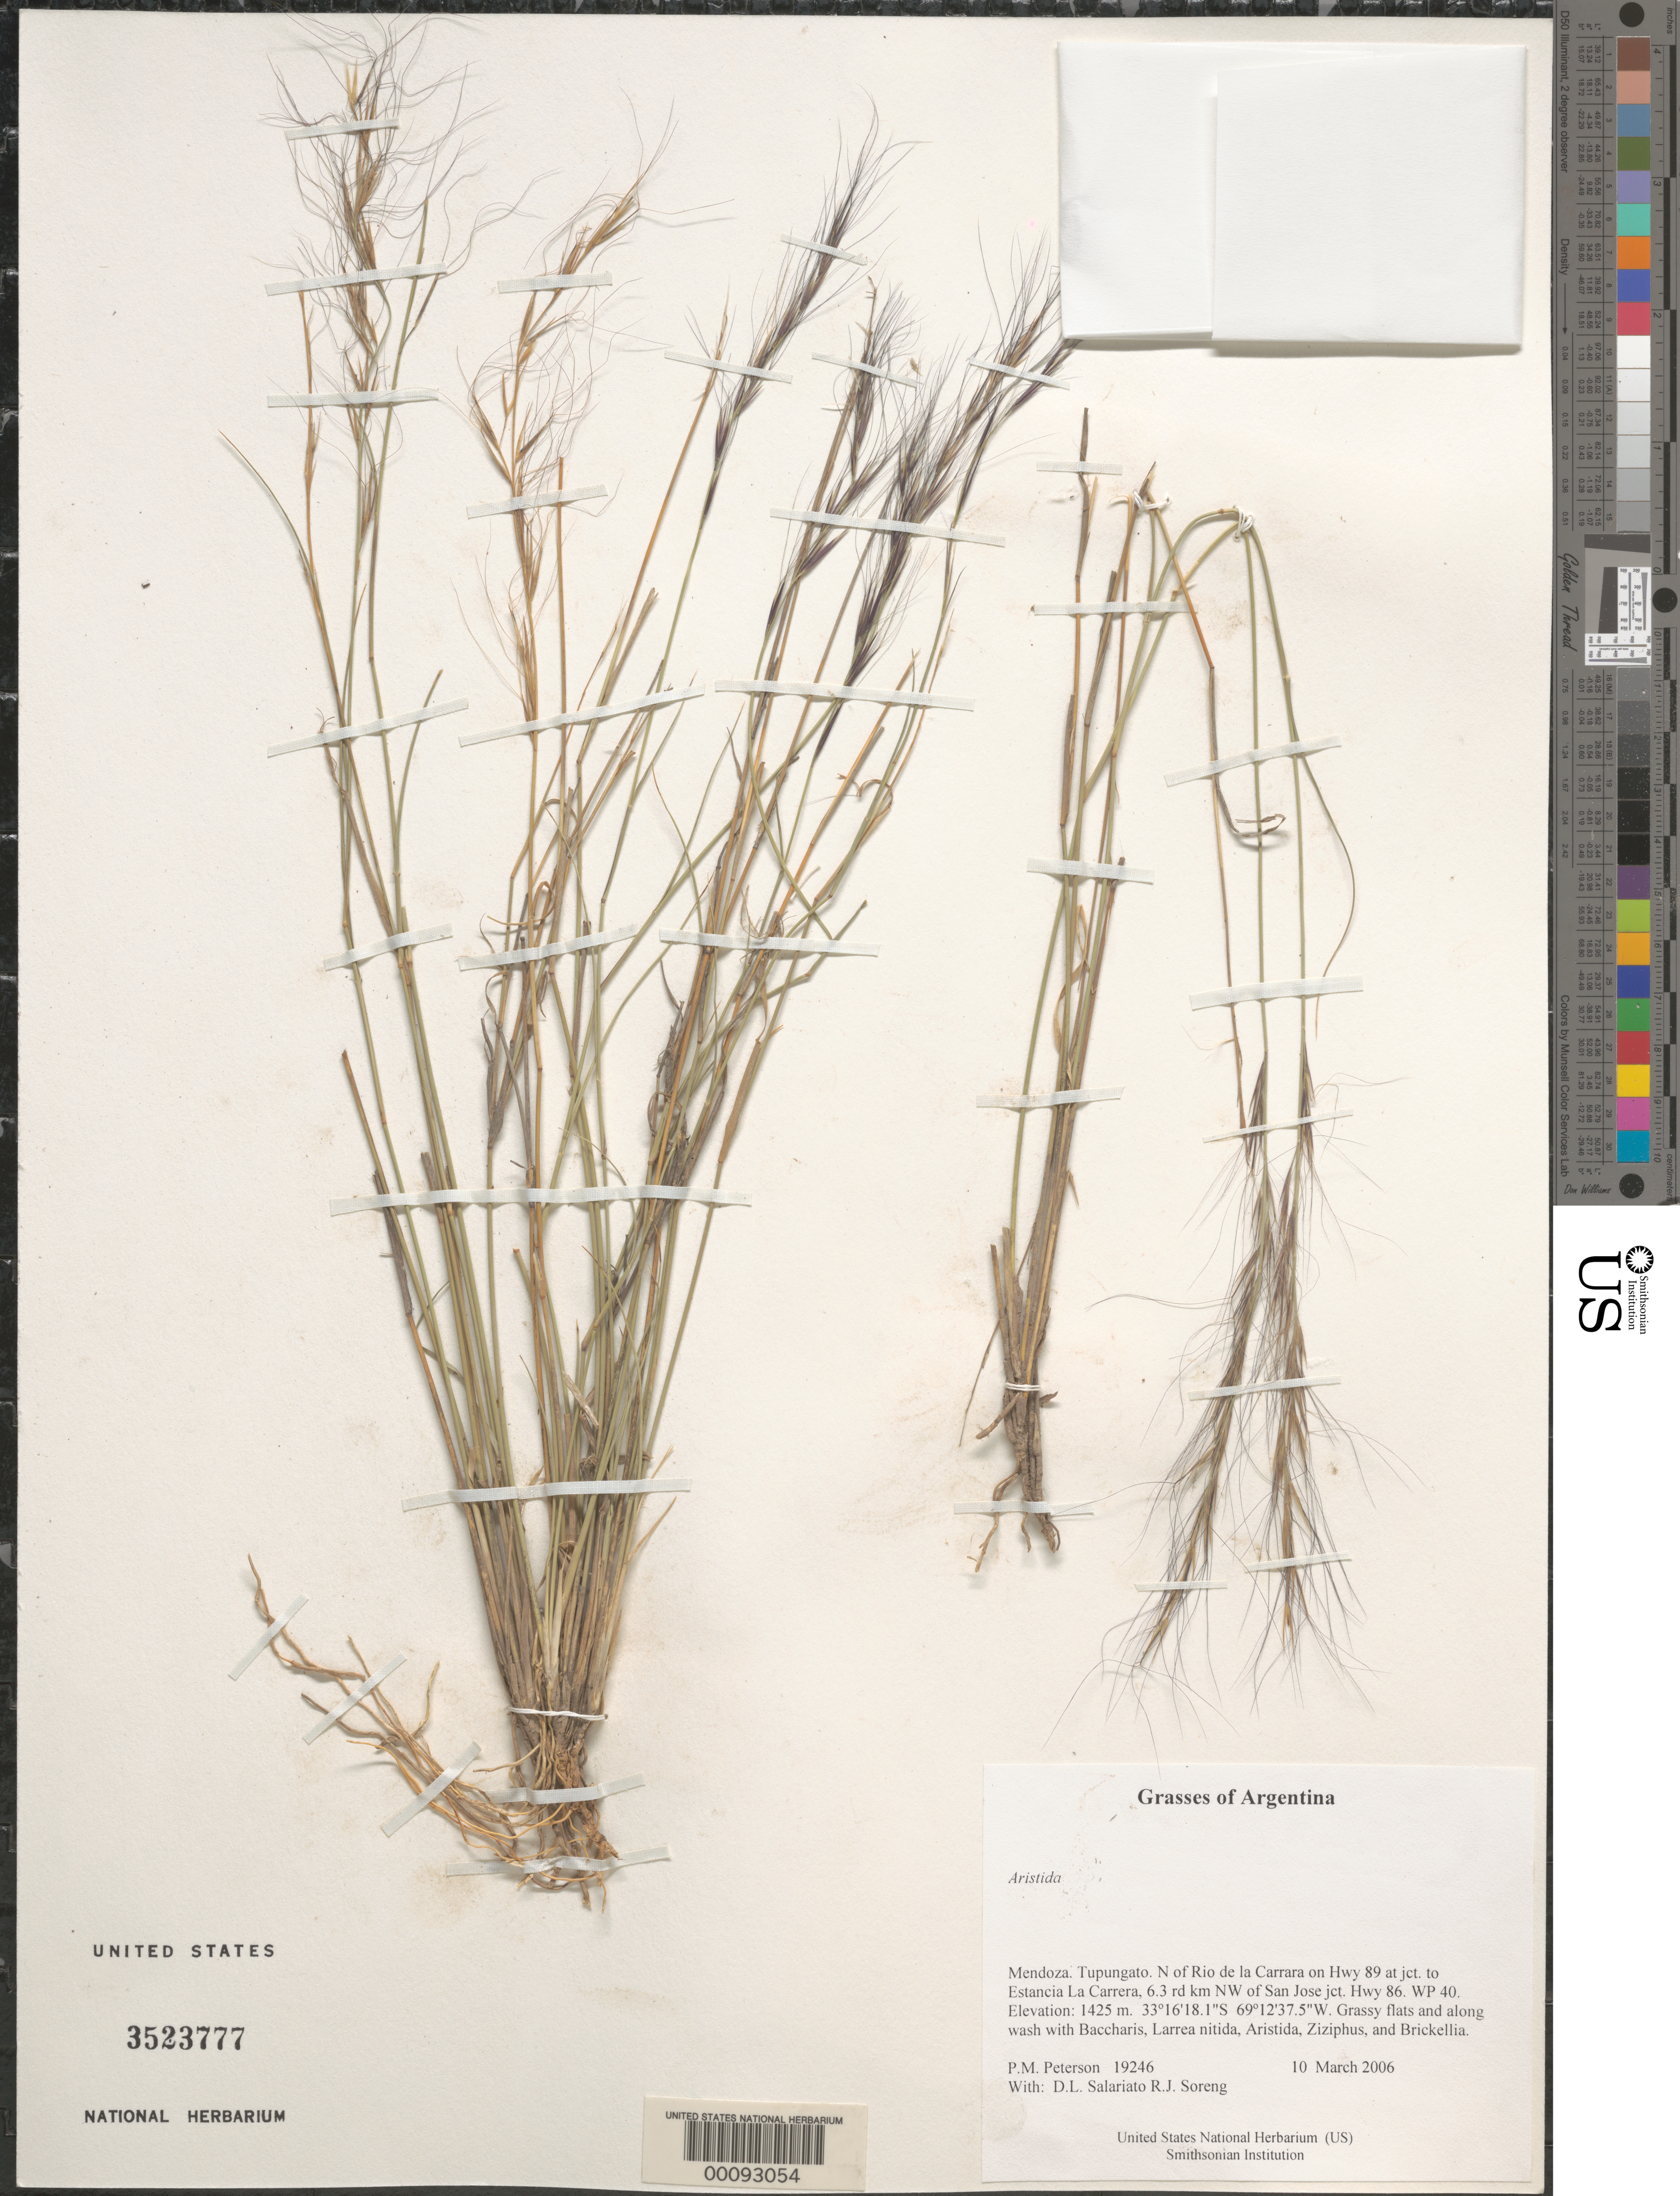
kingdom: Plantae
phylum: Tracheophyta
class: Liliopsida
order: Poales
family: Poaceae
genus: Aristida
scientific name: Aristida subulata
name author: Henr.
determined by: Peterson, Paul M., (BOT), Smithsonian Institution - National Museum of Natural History (UNITED STATES)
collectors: P. M. Peterson, R. J. Soreng, D. Salariato & A. Panizza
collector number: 19246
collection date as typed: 10 Mar 2006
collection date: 2006-03-10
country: Argentina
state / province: Mendoza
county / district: Tupungato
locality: N of Rio de la Carrara on Hwy 89 at jct. to Estancia La Carrera, 6.3 rd km NW of San Jose jct. Hwy 86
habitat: Grassy flats and along wash with Baccharis, Larrea nitida, Aristida, Ziziphus, and Brickellia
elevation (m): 1425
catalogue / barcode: US 3523777